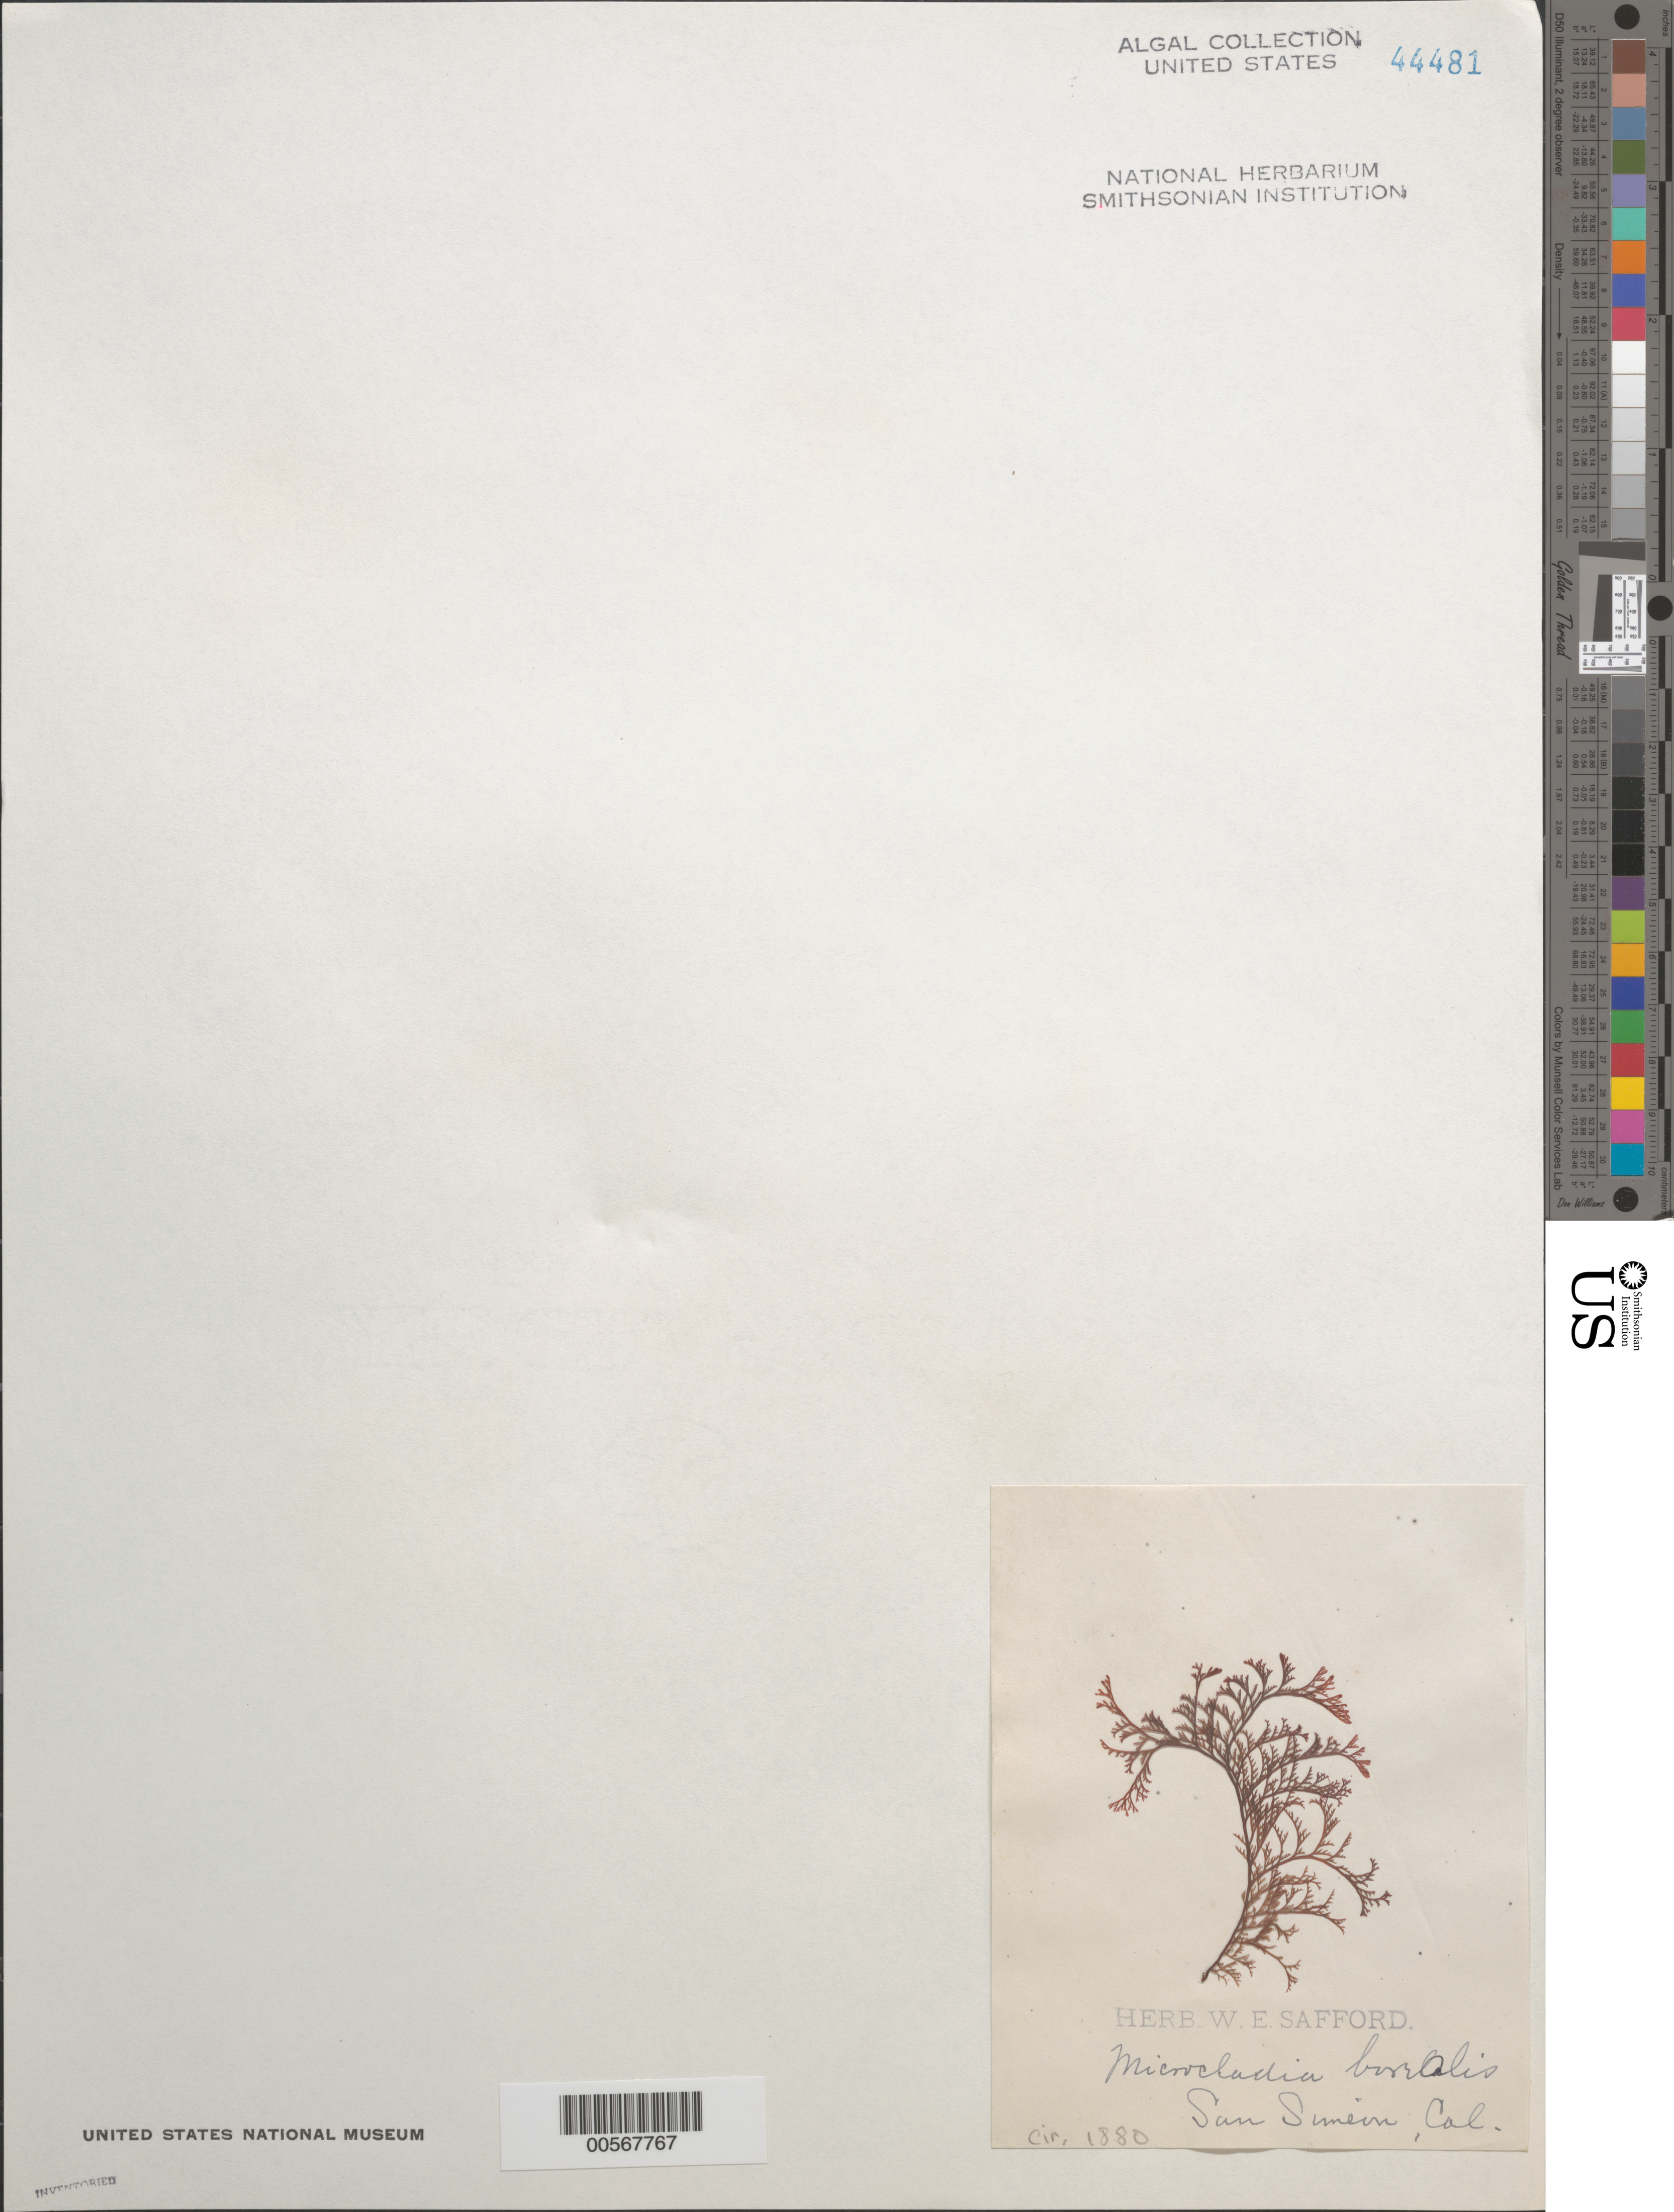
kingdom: Plantae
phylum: Rhodophyta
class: Florideophyceae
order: Ceramiales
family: Ceramiaceae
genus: Microcladia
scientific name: Microcladia borealis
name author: Rupr.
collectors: W. E. Safford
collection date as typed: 1880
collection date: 1880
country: United States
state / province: California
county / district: San Luis Obispo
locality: San Simeon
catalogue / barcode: US 44481